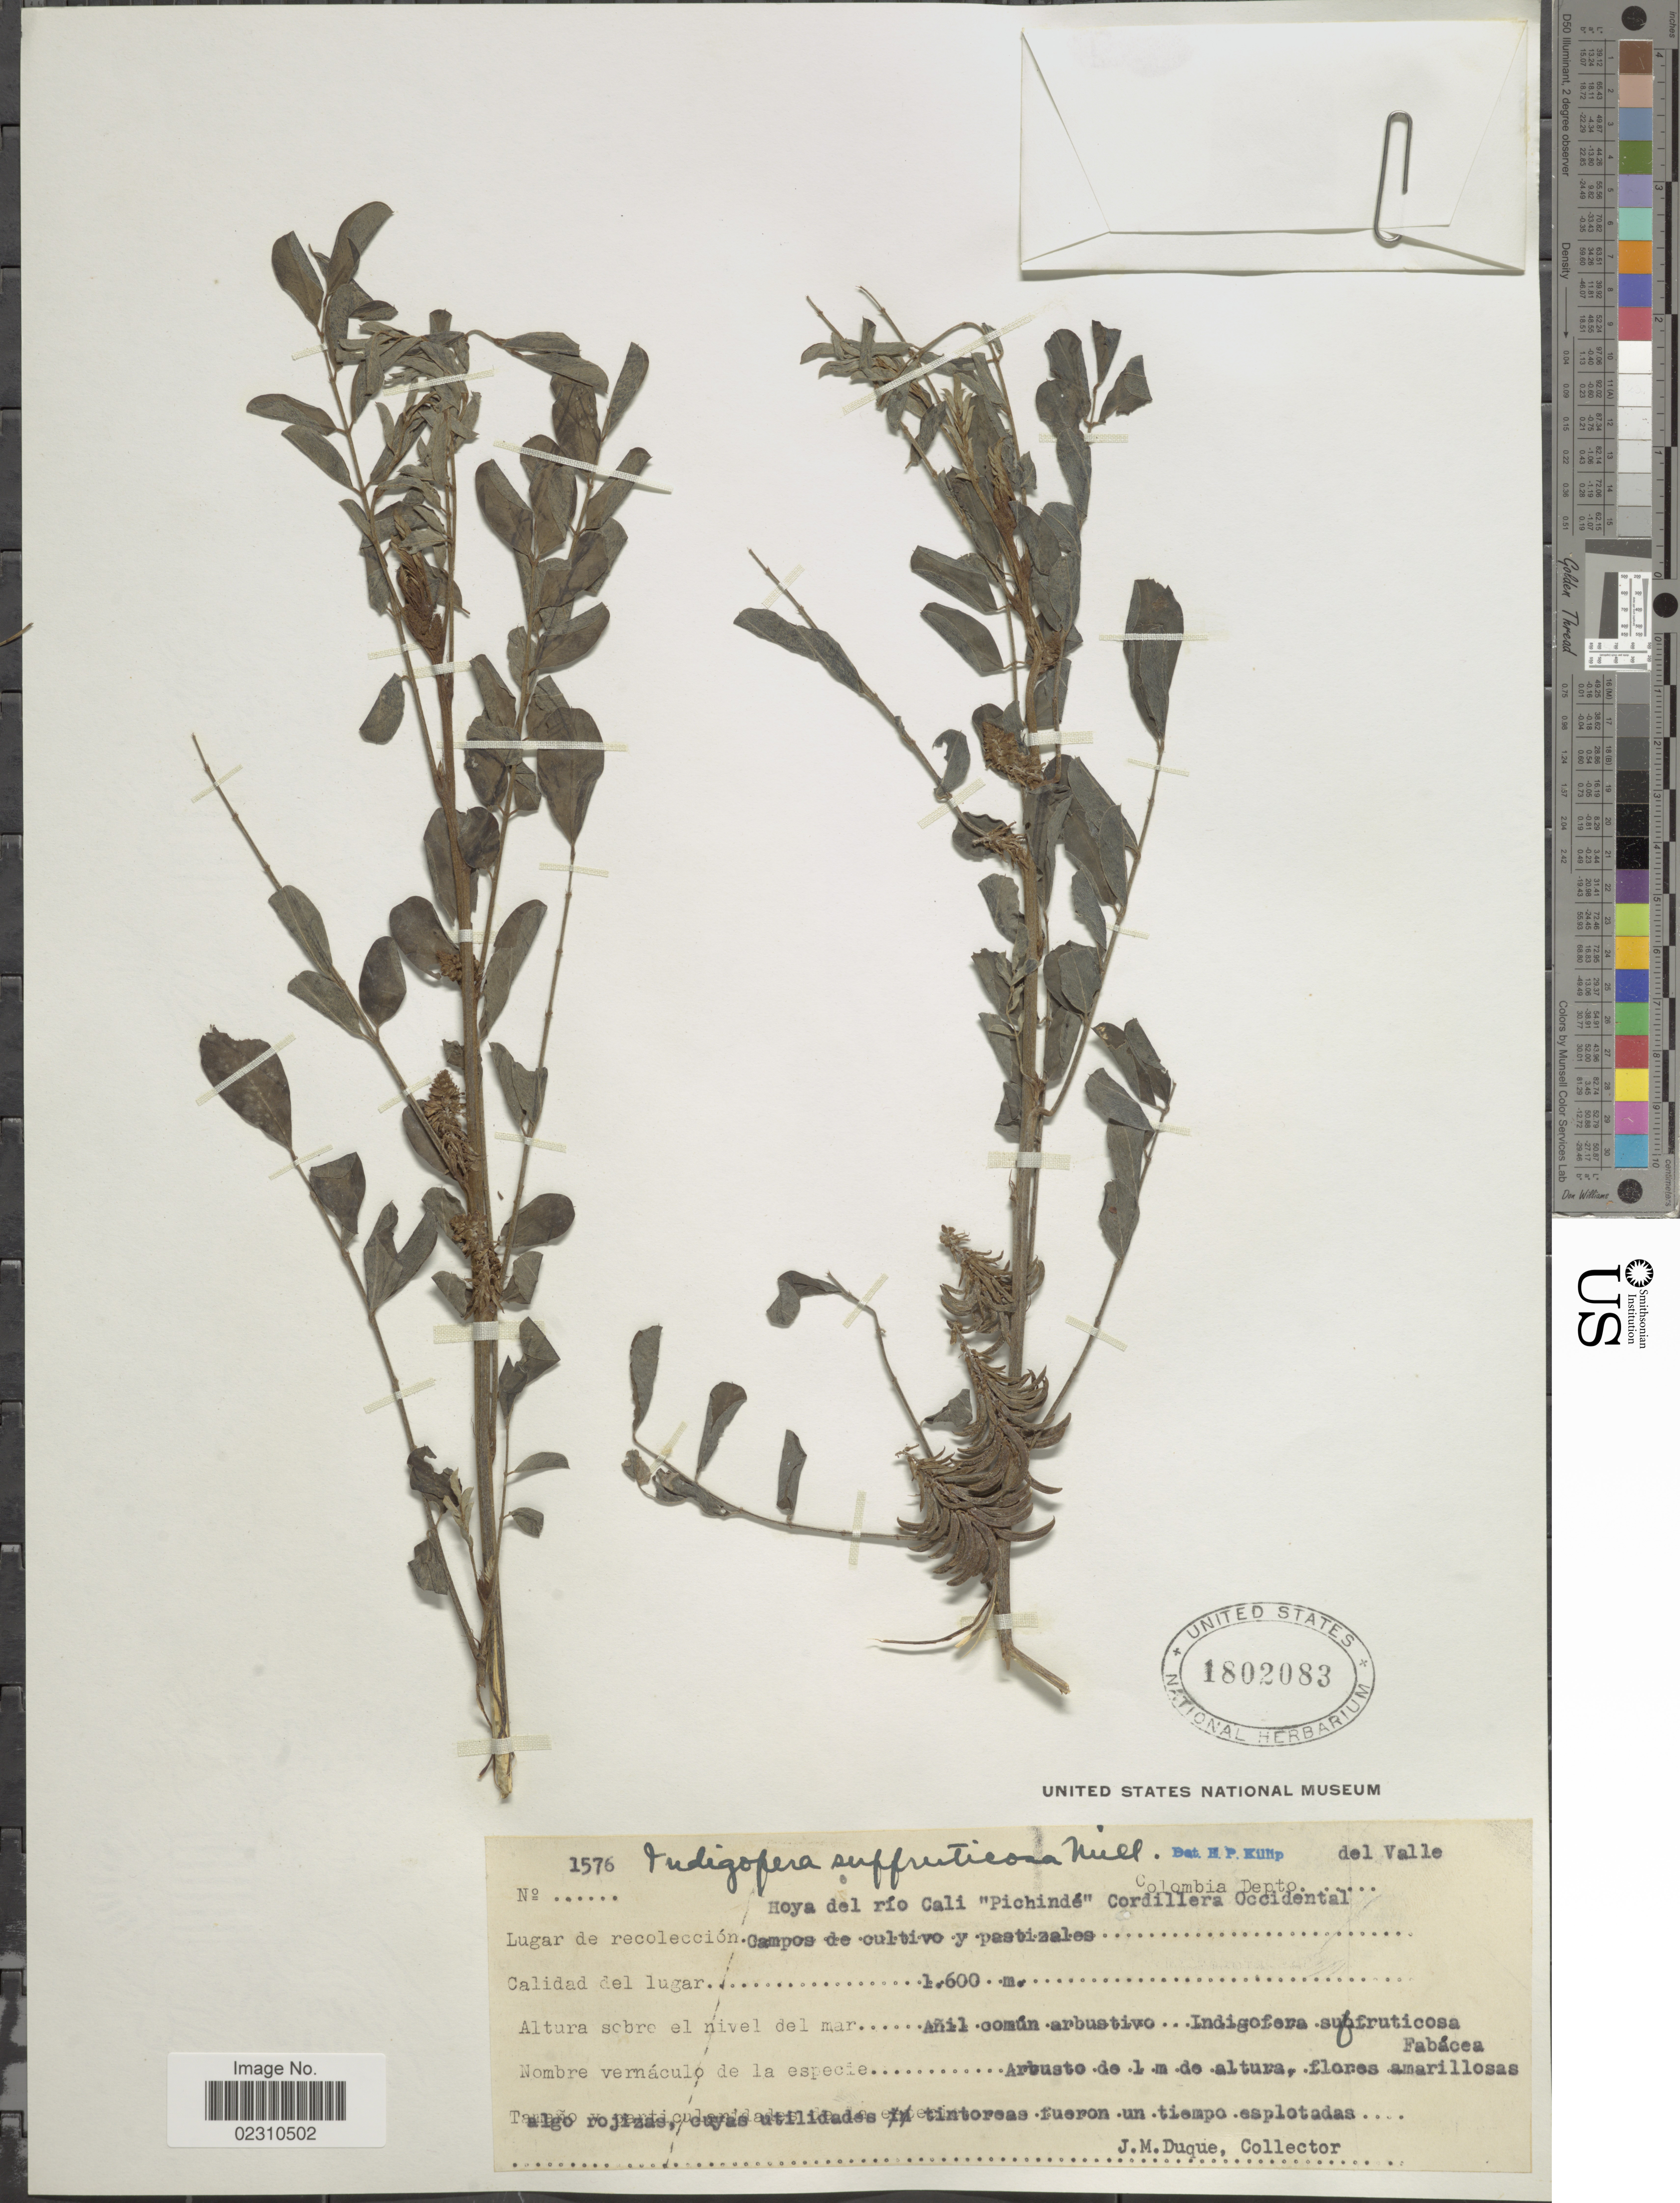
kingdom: Plantae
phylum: Tracheophyta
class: Magnoliopsida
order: Fabales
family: Fabaceae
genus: Indigofera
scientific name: Indigofera suffruticosa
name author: Mill.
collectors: J. Duque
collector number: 1576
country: Colombia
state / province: Valle del Cauca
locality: Hoya del rio Cali "Pichinde" Cordillera Occidental, Del Valle.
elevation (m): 1600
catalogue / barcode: US 1802083